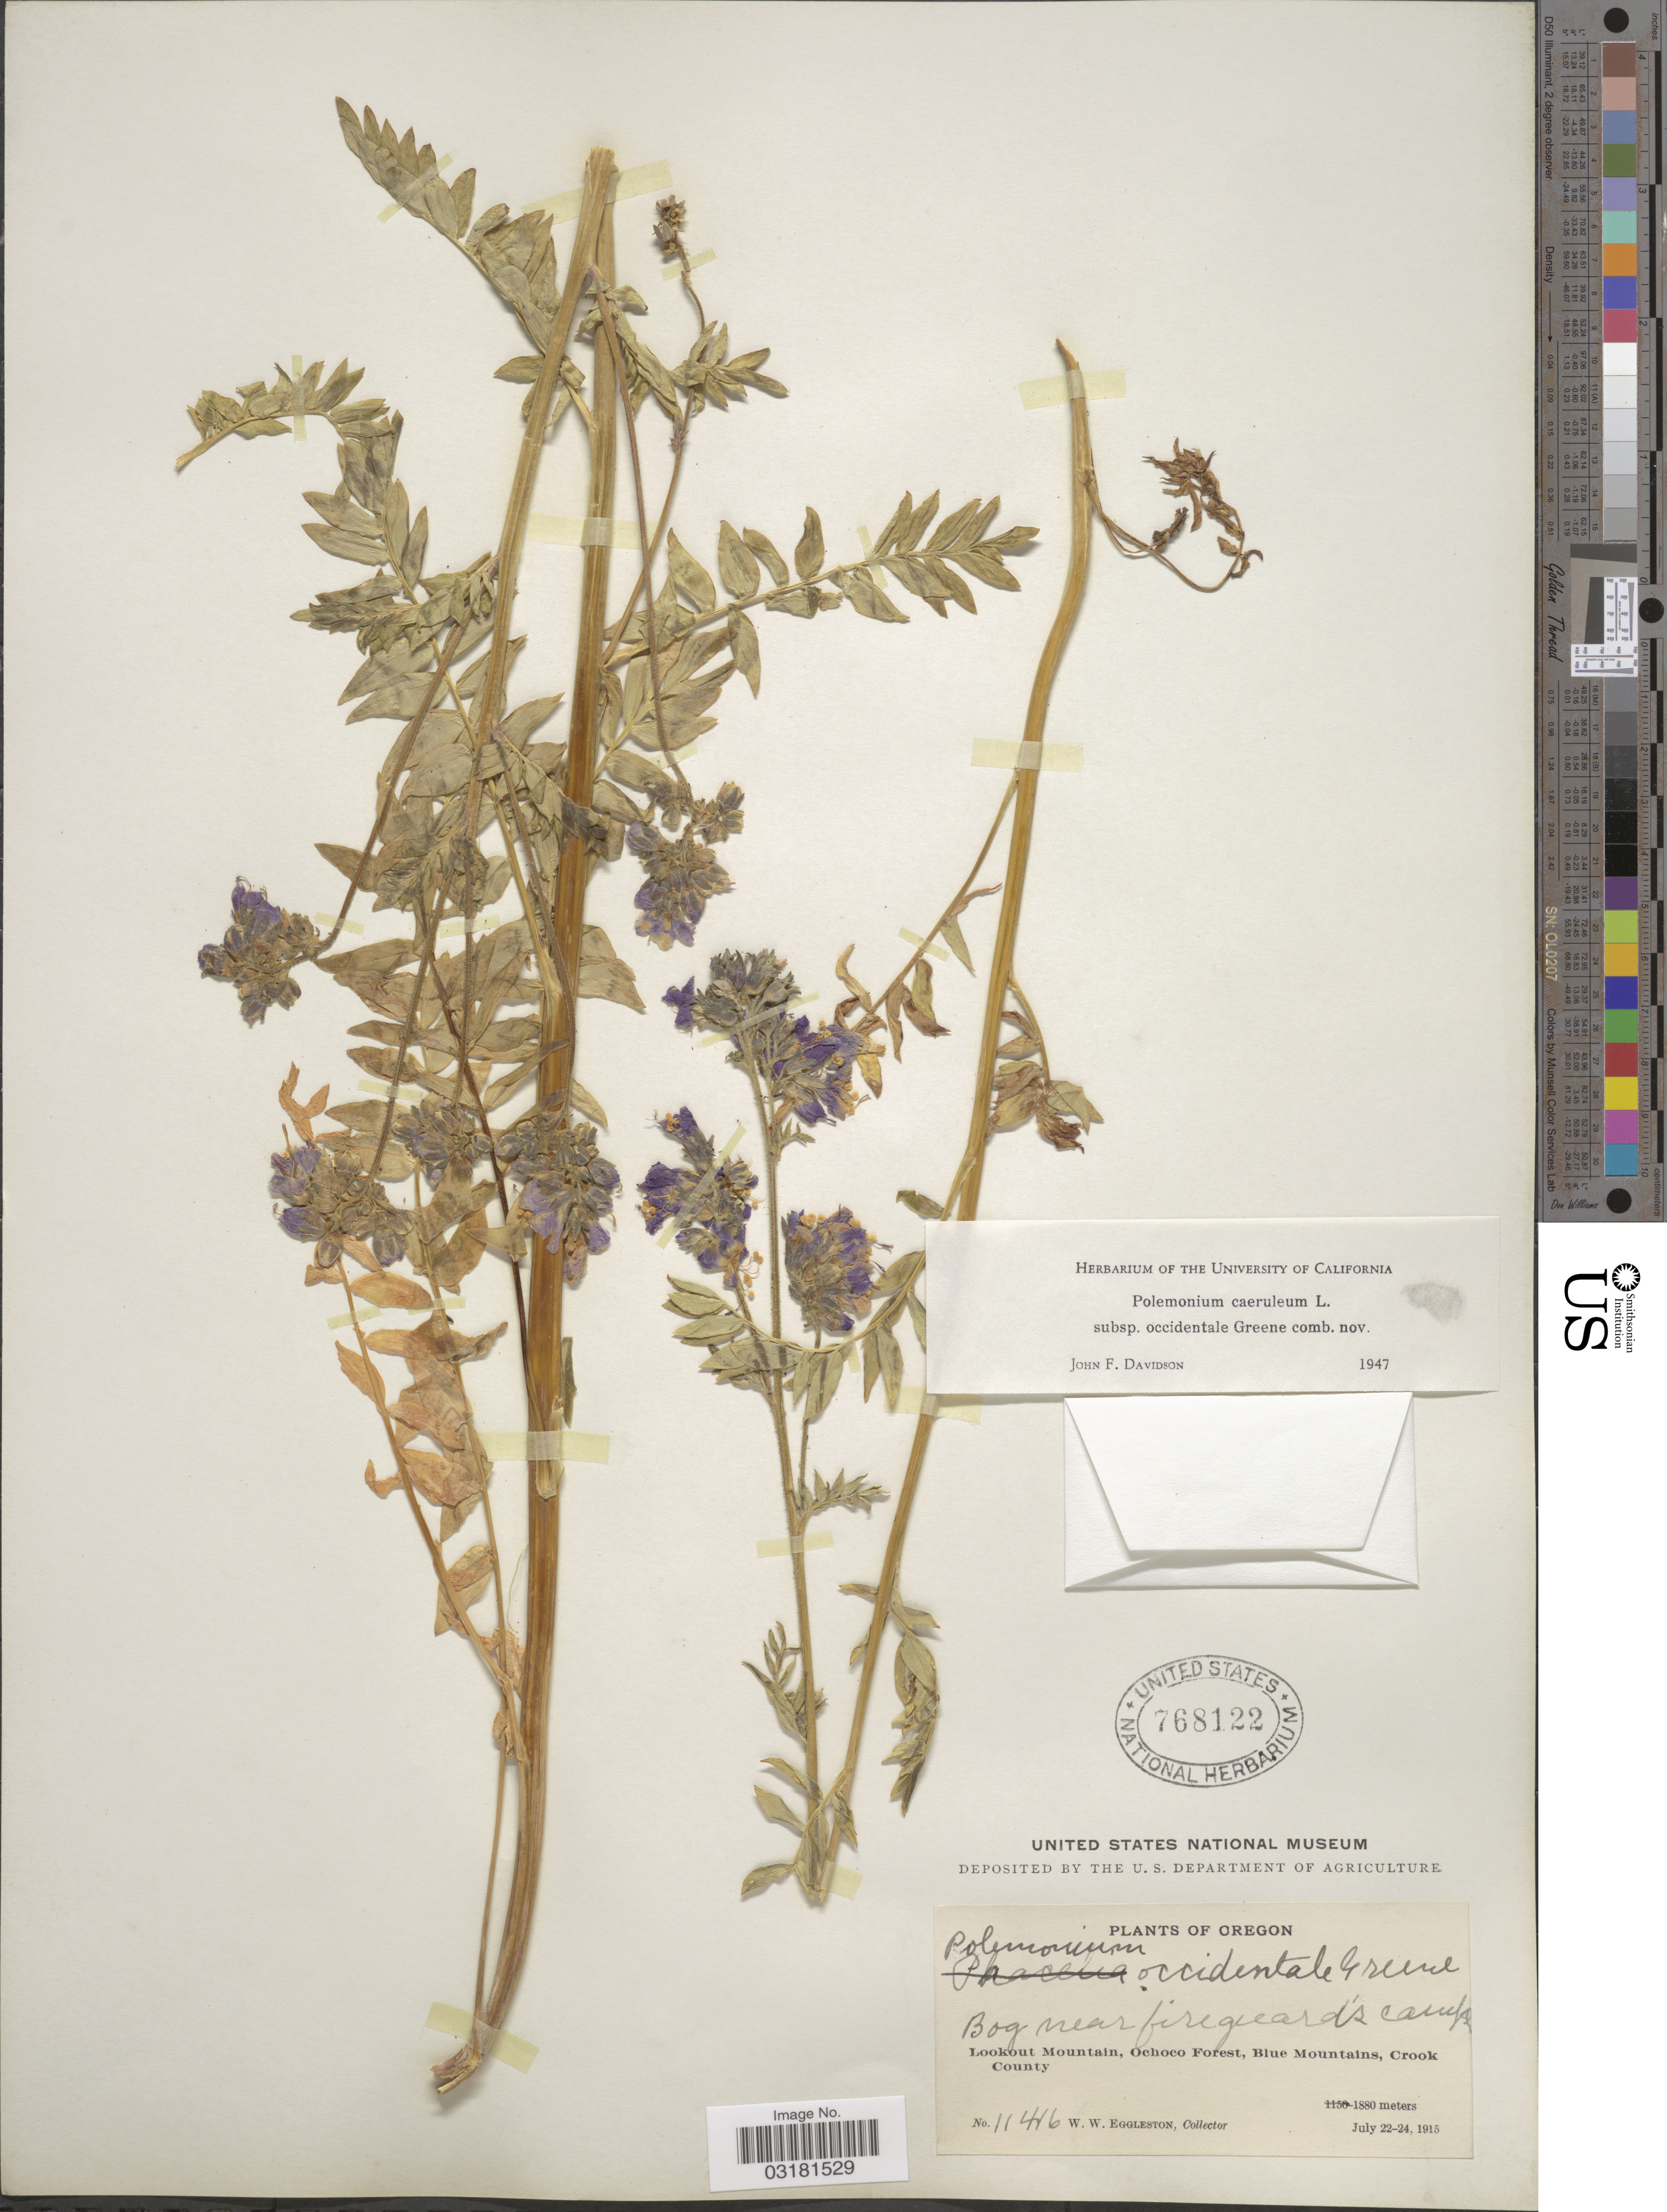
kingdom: Plantae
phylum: Tracheophyta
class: Magnoliopsida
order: Ericales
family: Polemoniaceae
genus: Polemonium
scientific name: Polemonium occidentale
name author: Greene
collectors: W. W. Eggleston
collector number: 11416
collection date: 1915-07-22/1915-07-24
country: United States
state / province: Oregon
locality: Bog near fireguard's camps, Lookout Mountain, Ochoco Forest, Blue Mountains, Crook County.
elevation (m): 1880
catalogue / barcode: US 768122